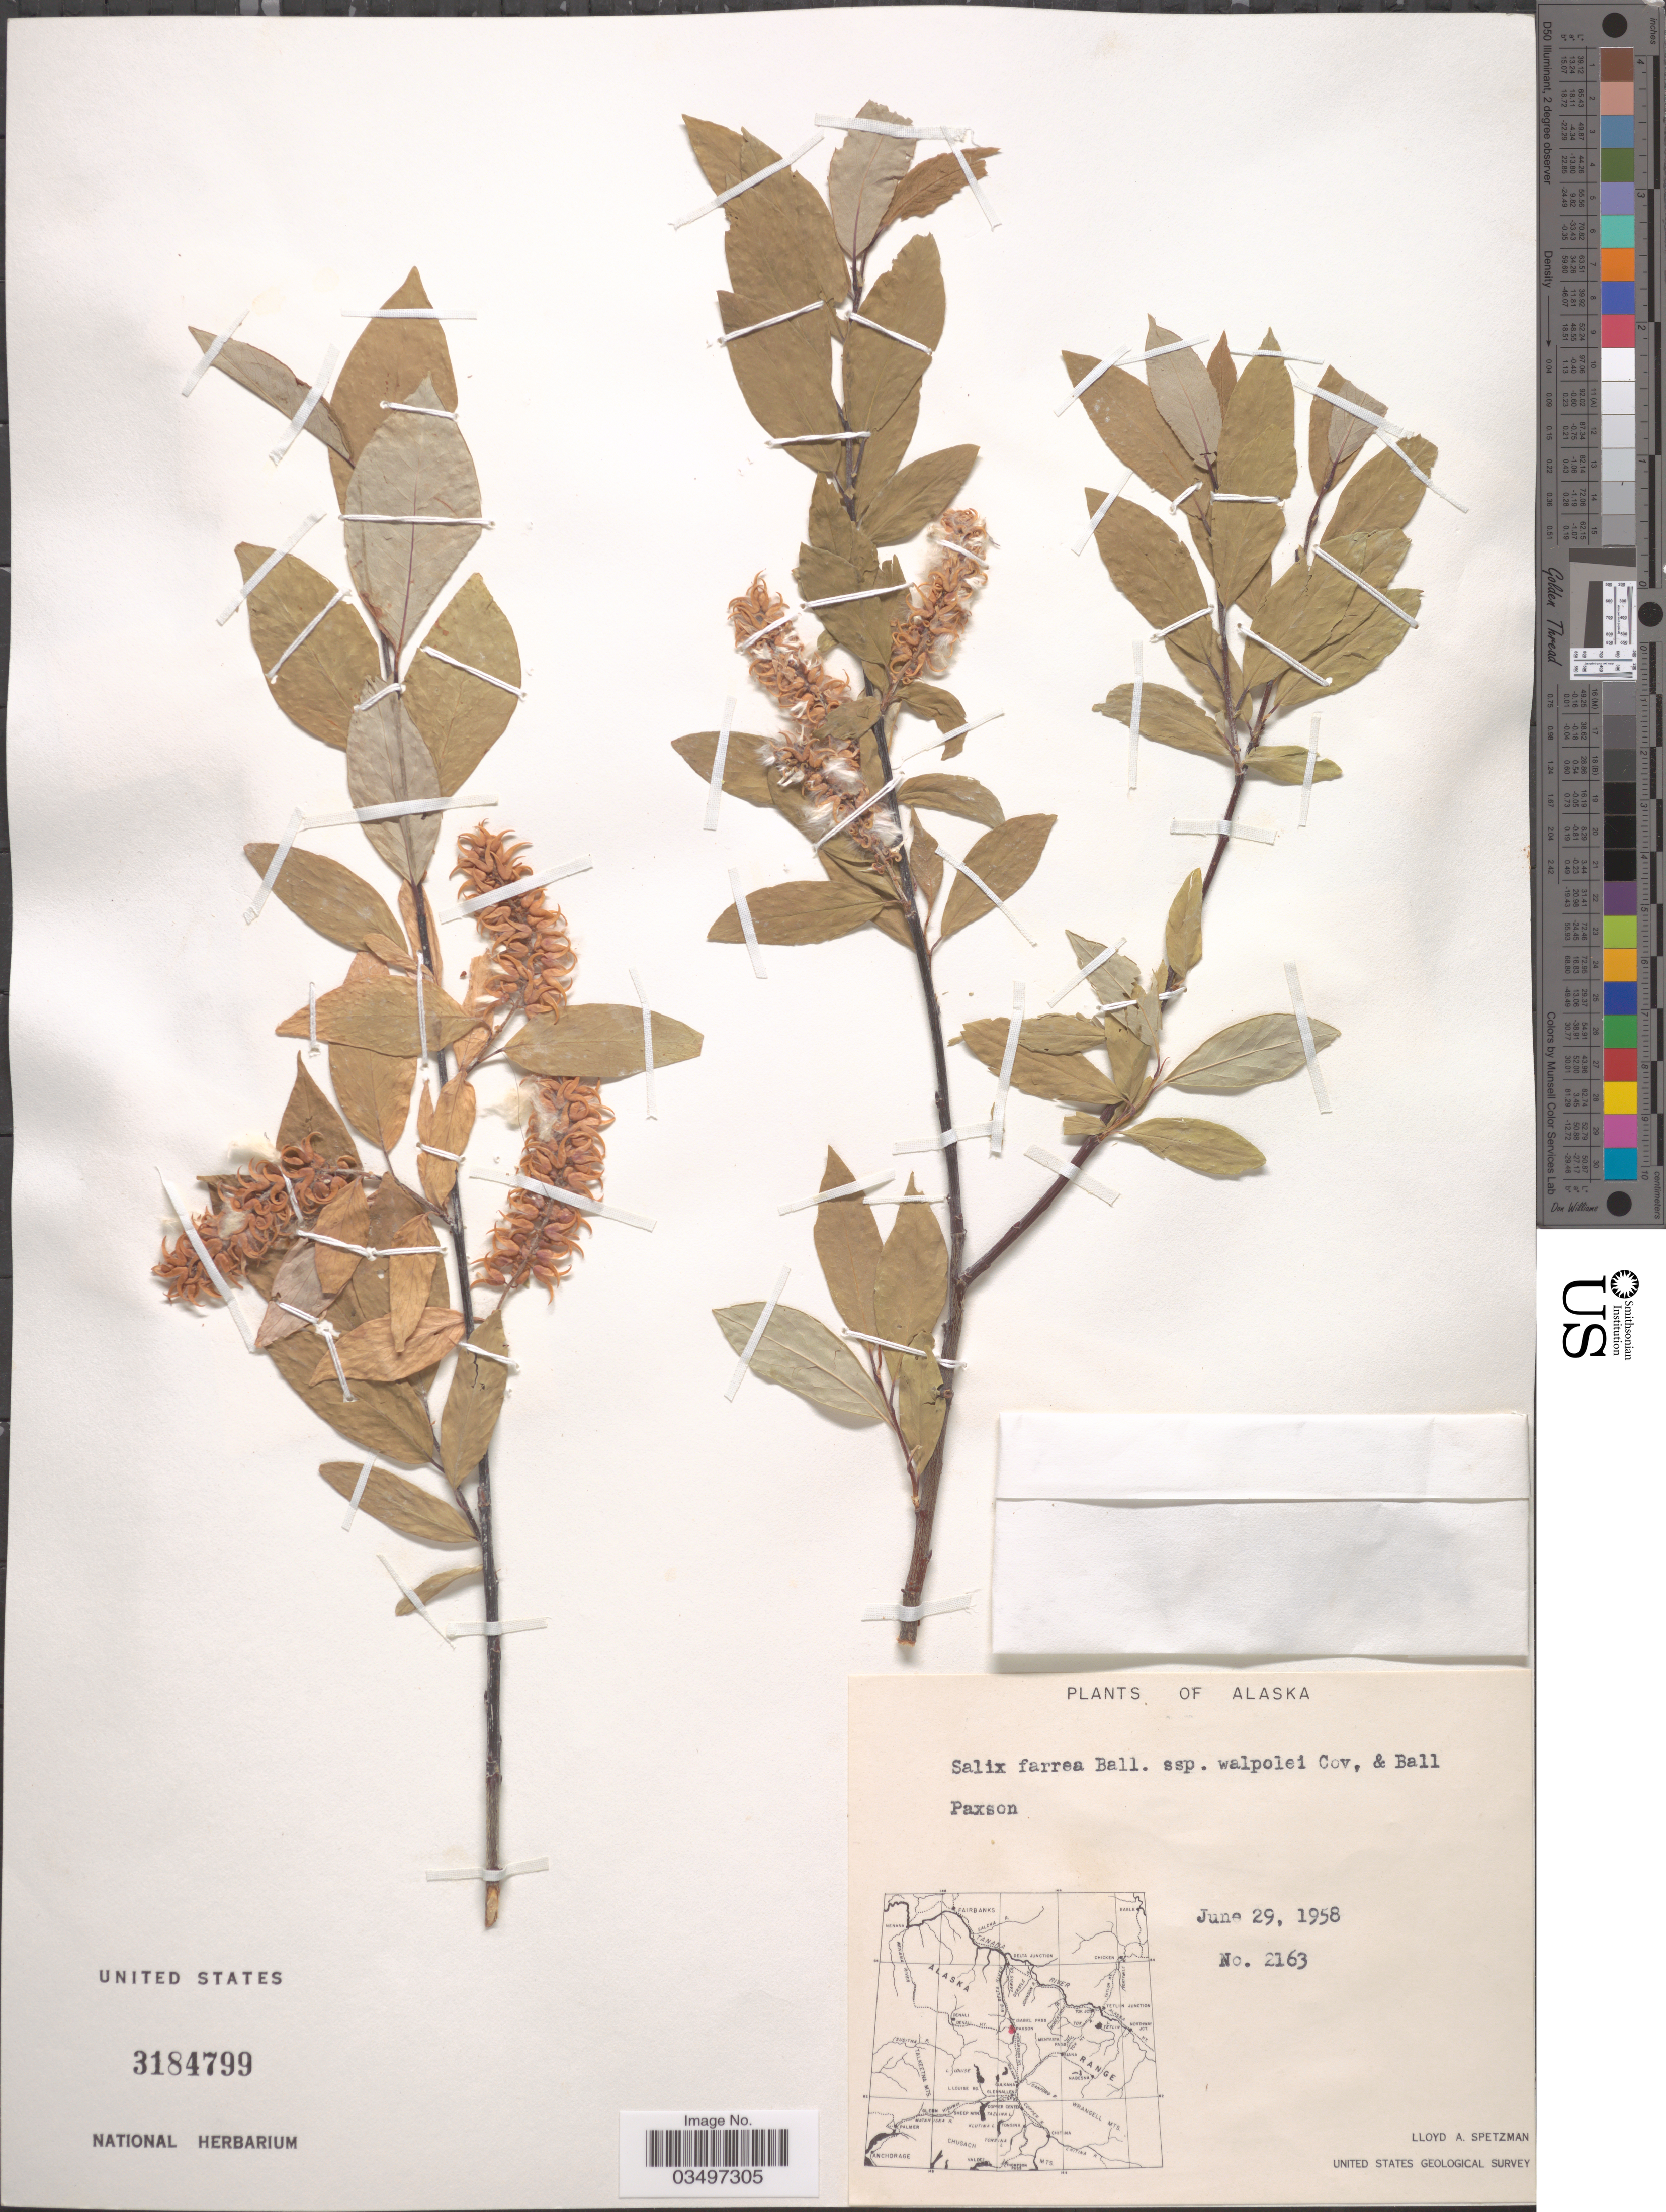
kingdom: Plantae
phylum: Tracheophyta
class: Magnoliopsida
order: Malpighiales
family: Salicaceae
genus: Salix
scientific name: Salix farrae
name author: C.R. Ball in Standl.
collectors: L. Spetzman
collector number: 2163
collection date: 1958-06-29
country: United States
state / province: Alaska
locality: Paxson.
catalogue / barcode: US 3184799